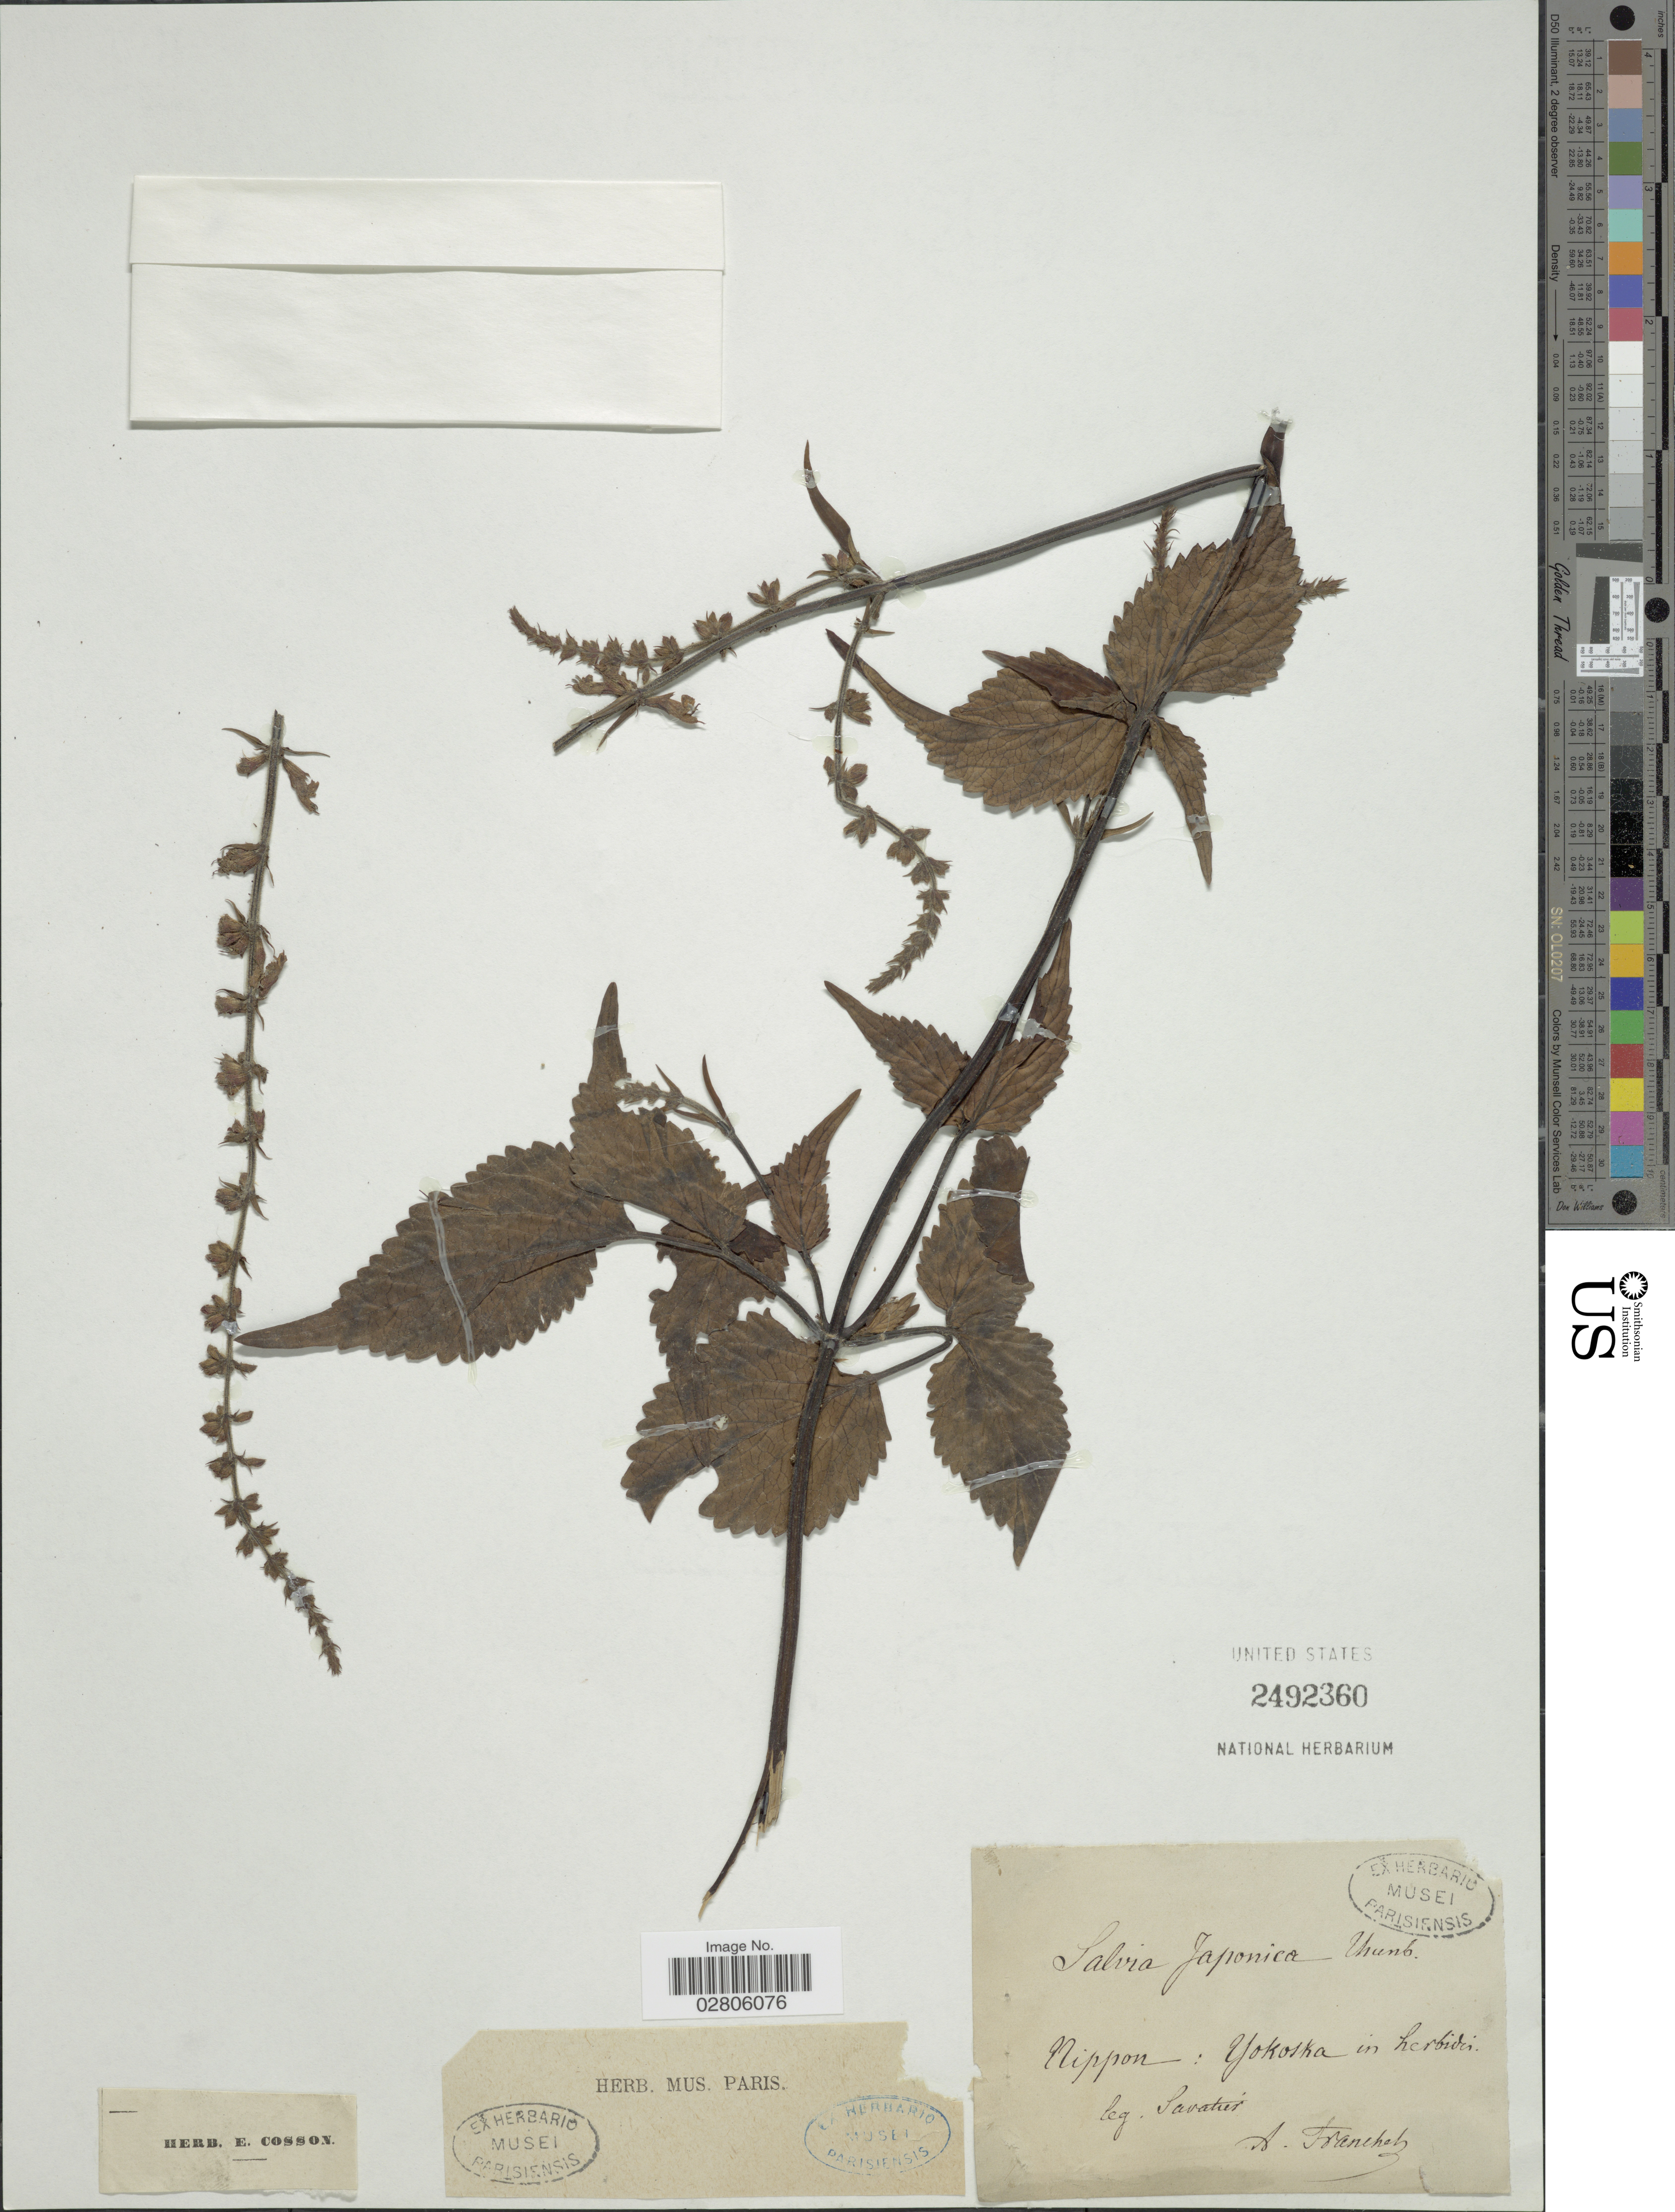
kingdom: Plantae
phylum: Tracheophyta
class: Magnoliopsida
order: Lamiales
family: Lamiaceae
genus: Salvia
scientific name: Salvia japonica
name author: Thunb.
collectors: Savatier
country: Japan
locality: Nippon, Yokoska in umbrosis.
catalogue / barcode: US 2492360